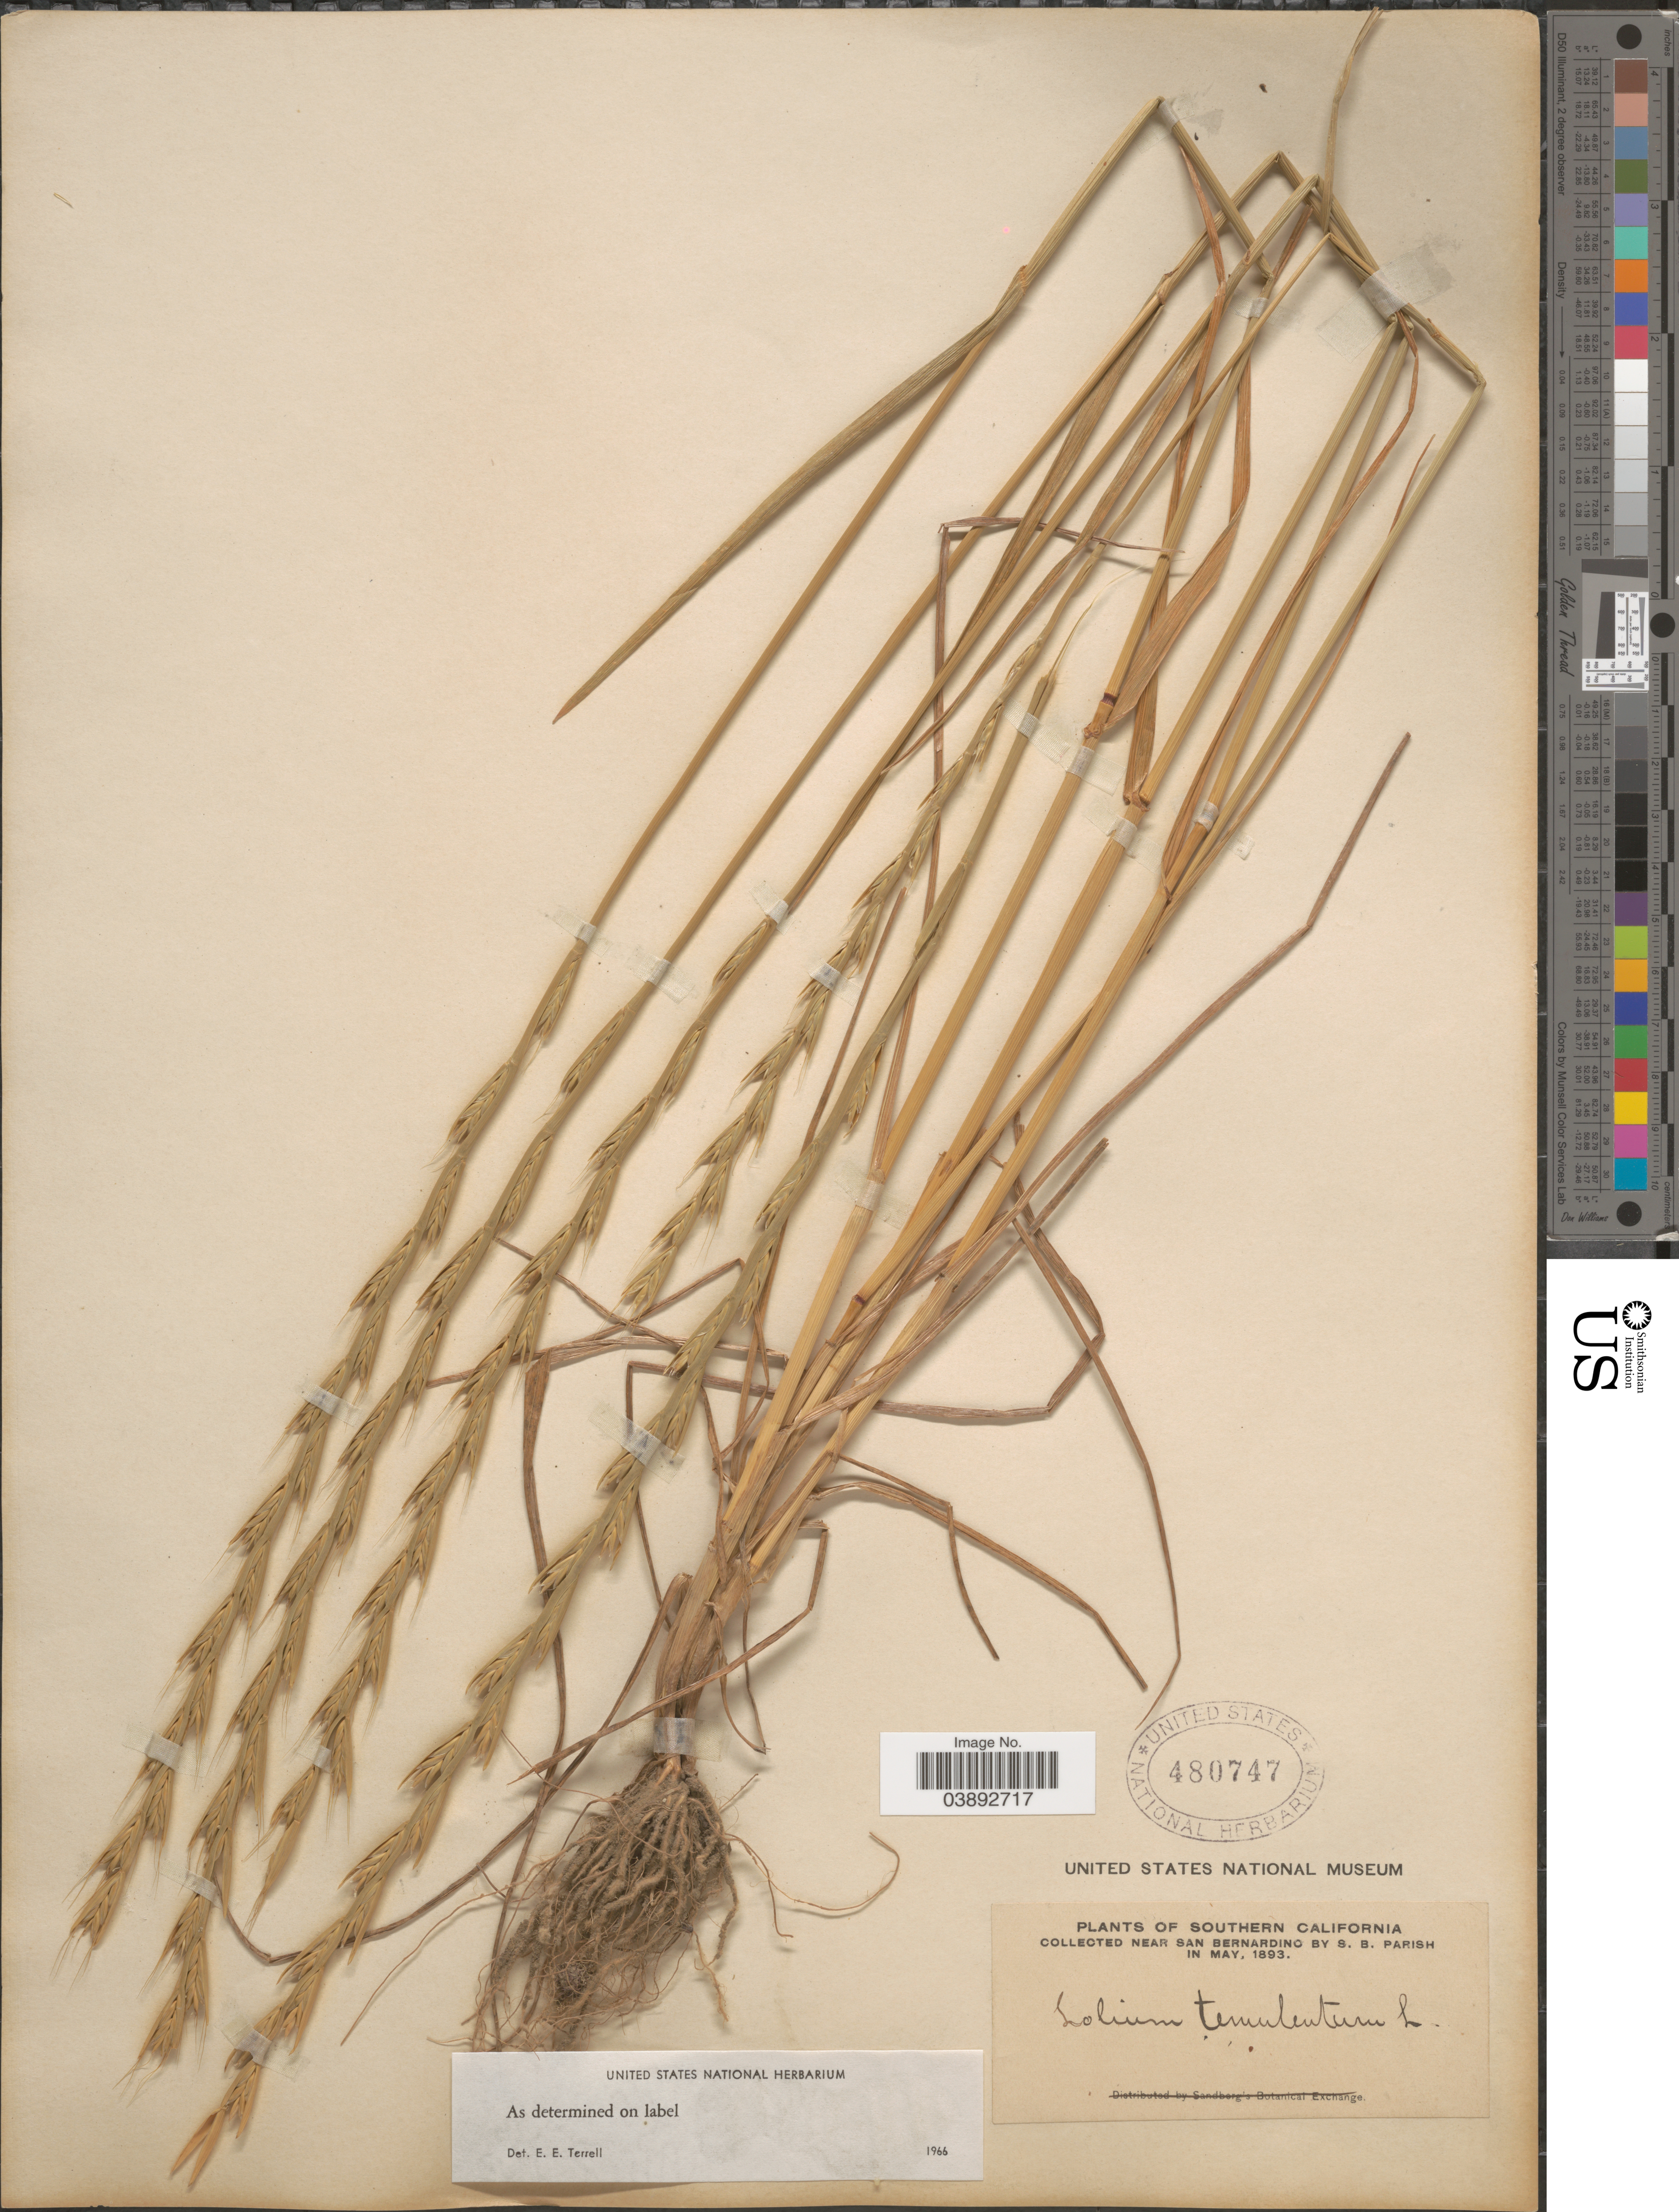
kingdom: Plantae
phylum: Tracheophyta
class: Liliopsida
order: Poales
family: Poaceae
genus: Lolium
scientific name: Lolium temulentum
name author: L.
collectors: S. B. Parish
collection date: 1893-05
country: United States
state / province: California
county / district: San Bernardino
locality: Southern California. Near San Bernardino.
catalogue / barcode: US 480747